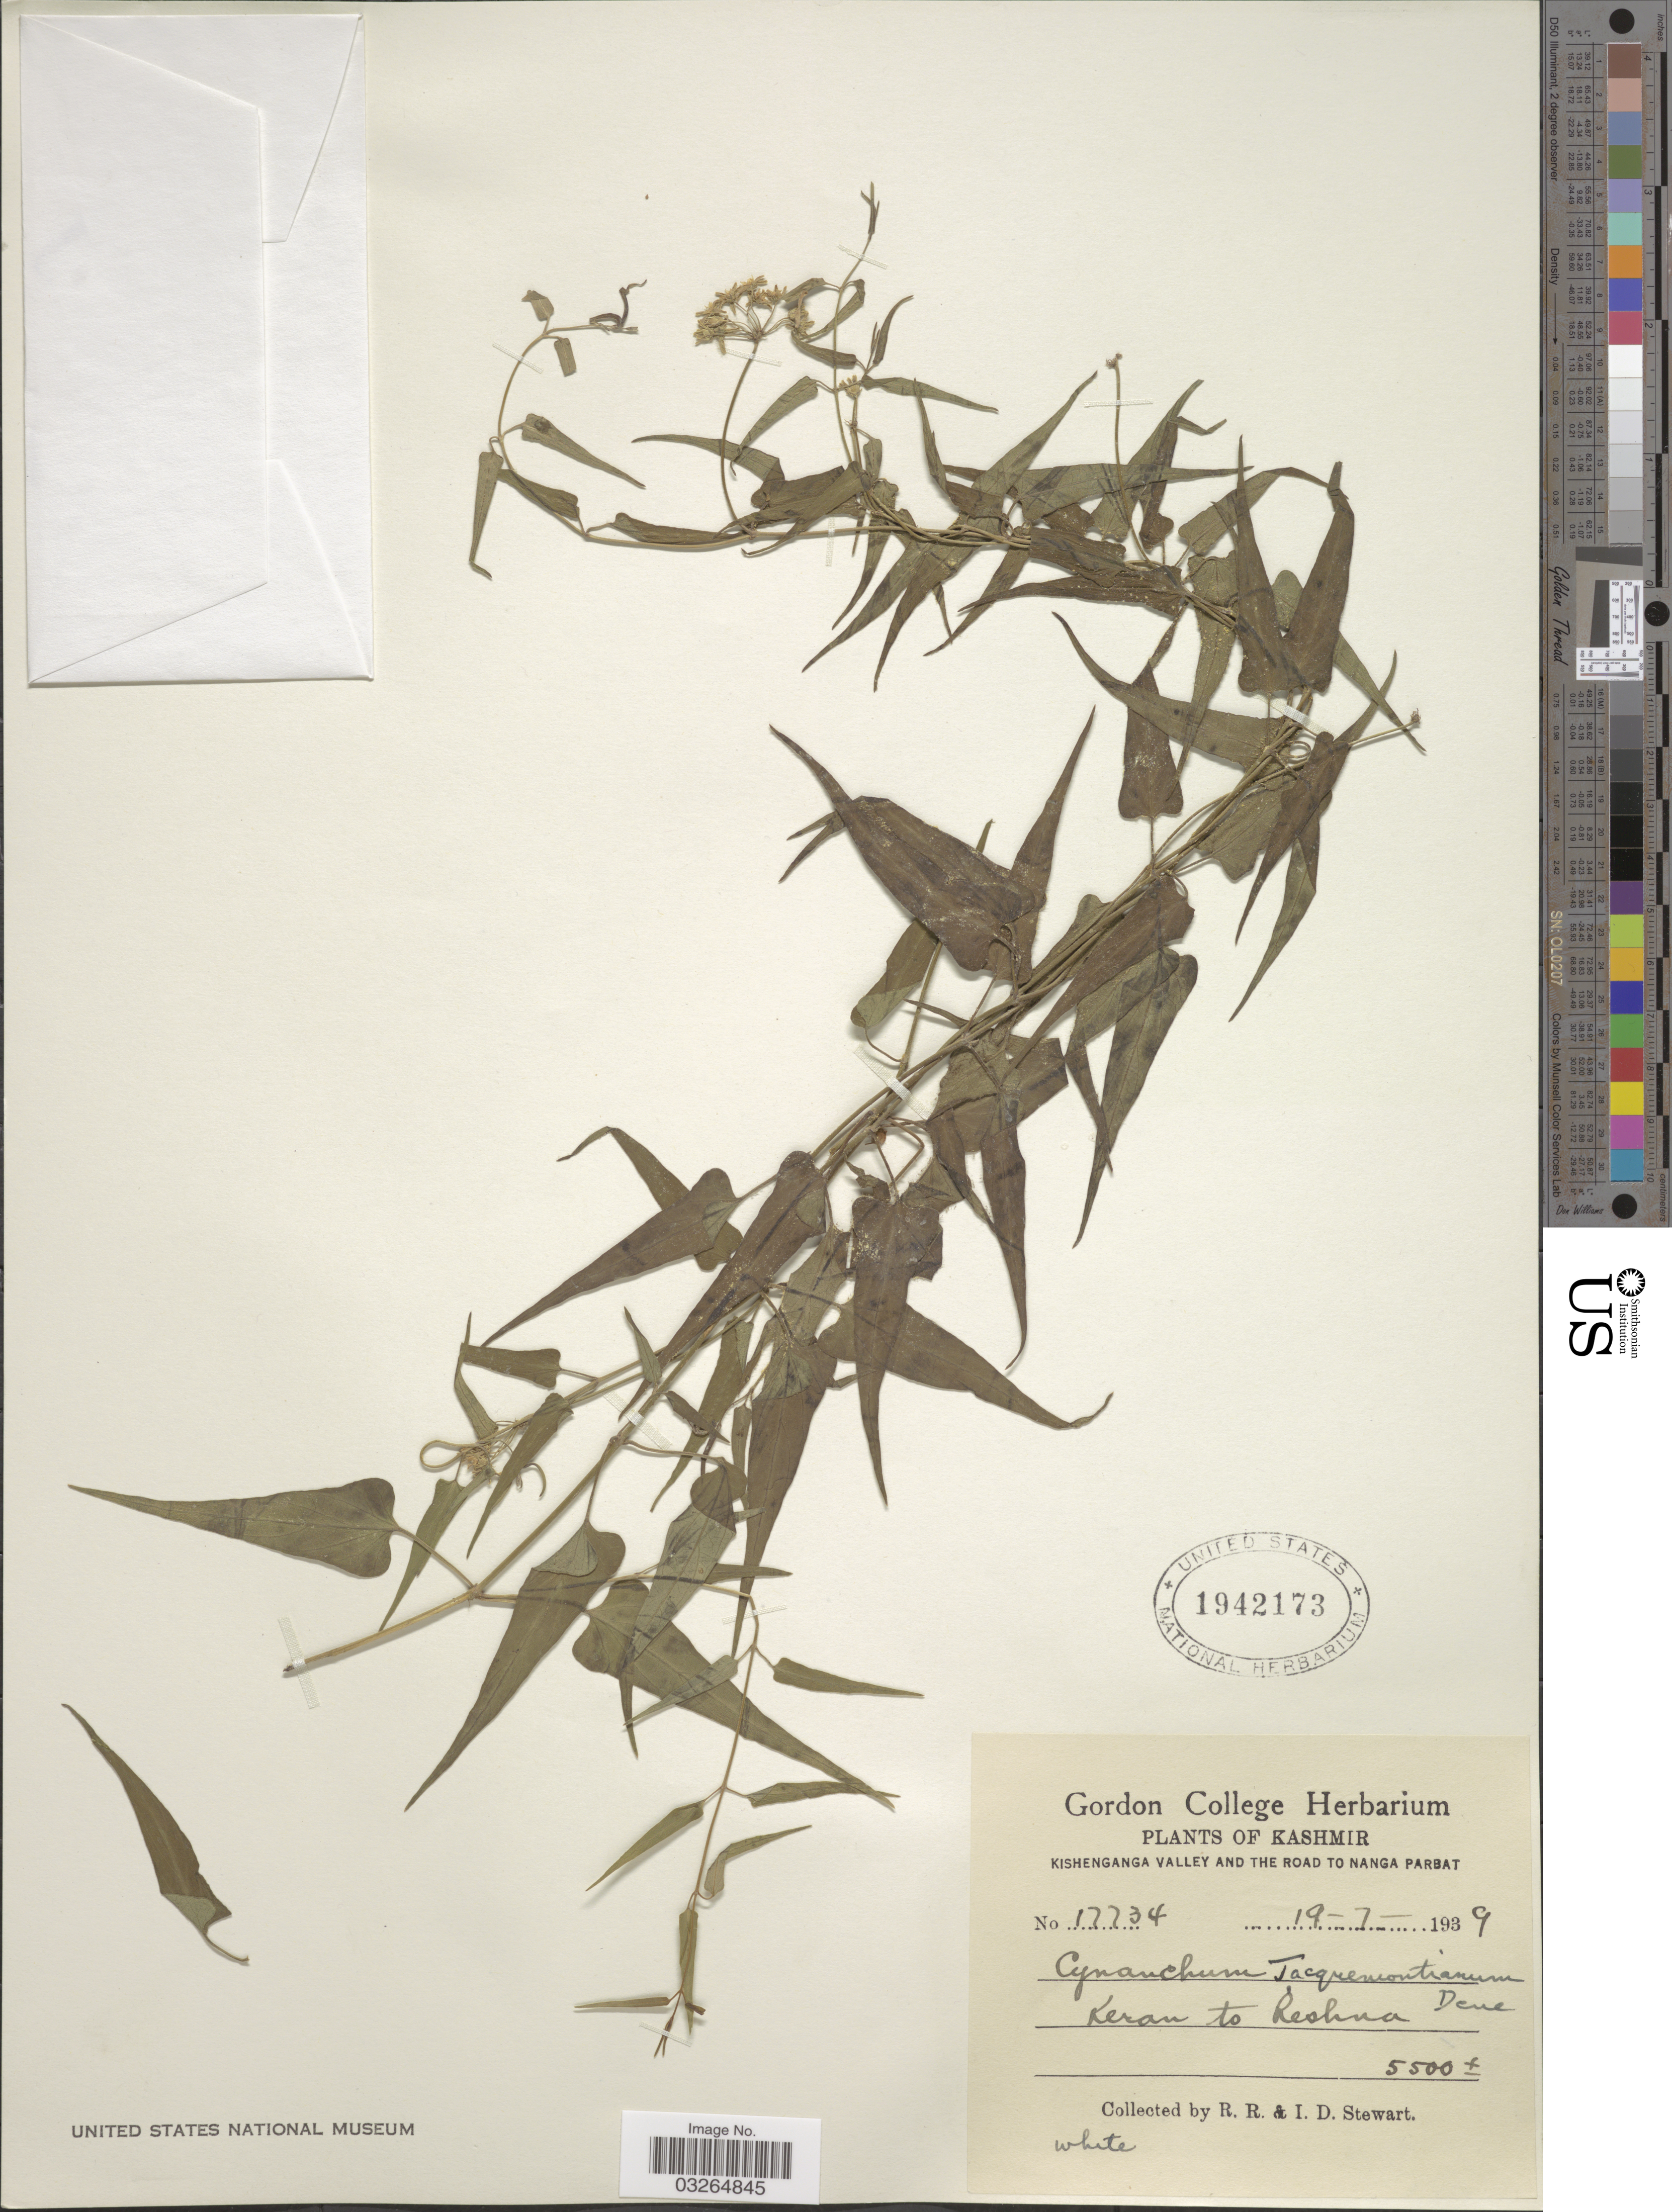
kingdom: Plantae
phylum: Tracheophyta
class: Magnoliopsida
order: Gentianales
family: Apocynaceae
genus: Cynanchum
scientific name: Cynanchum jacquemontianum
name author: Decne.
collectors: R. Stewart & I. Stewart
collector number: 17734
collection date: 1939-07-19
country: India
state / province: Jammu and Kashmir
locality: Kashmir. Kishenganga Valley and the road to Nanga Parbat. Keran to Reshna.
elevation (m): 1676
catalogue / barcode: US 1942173